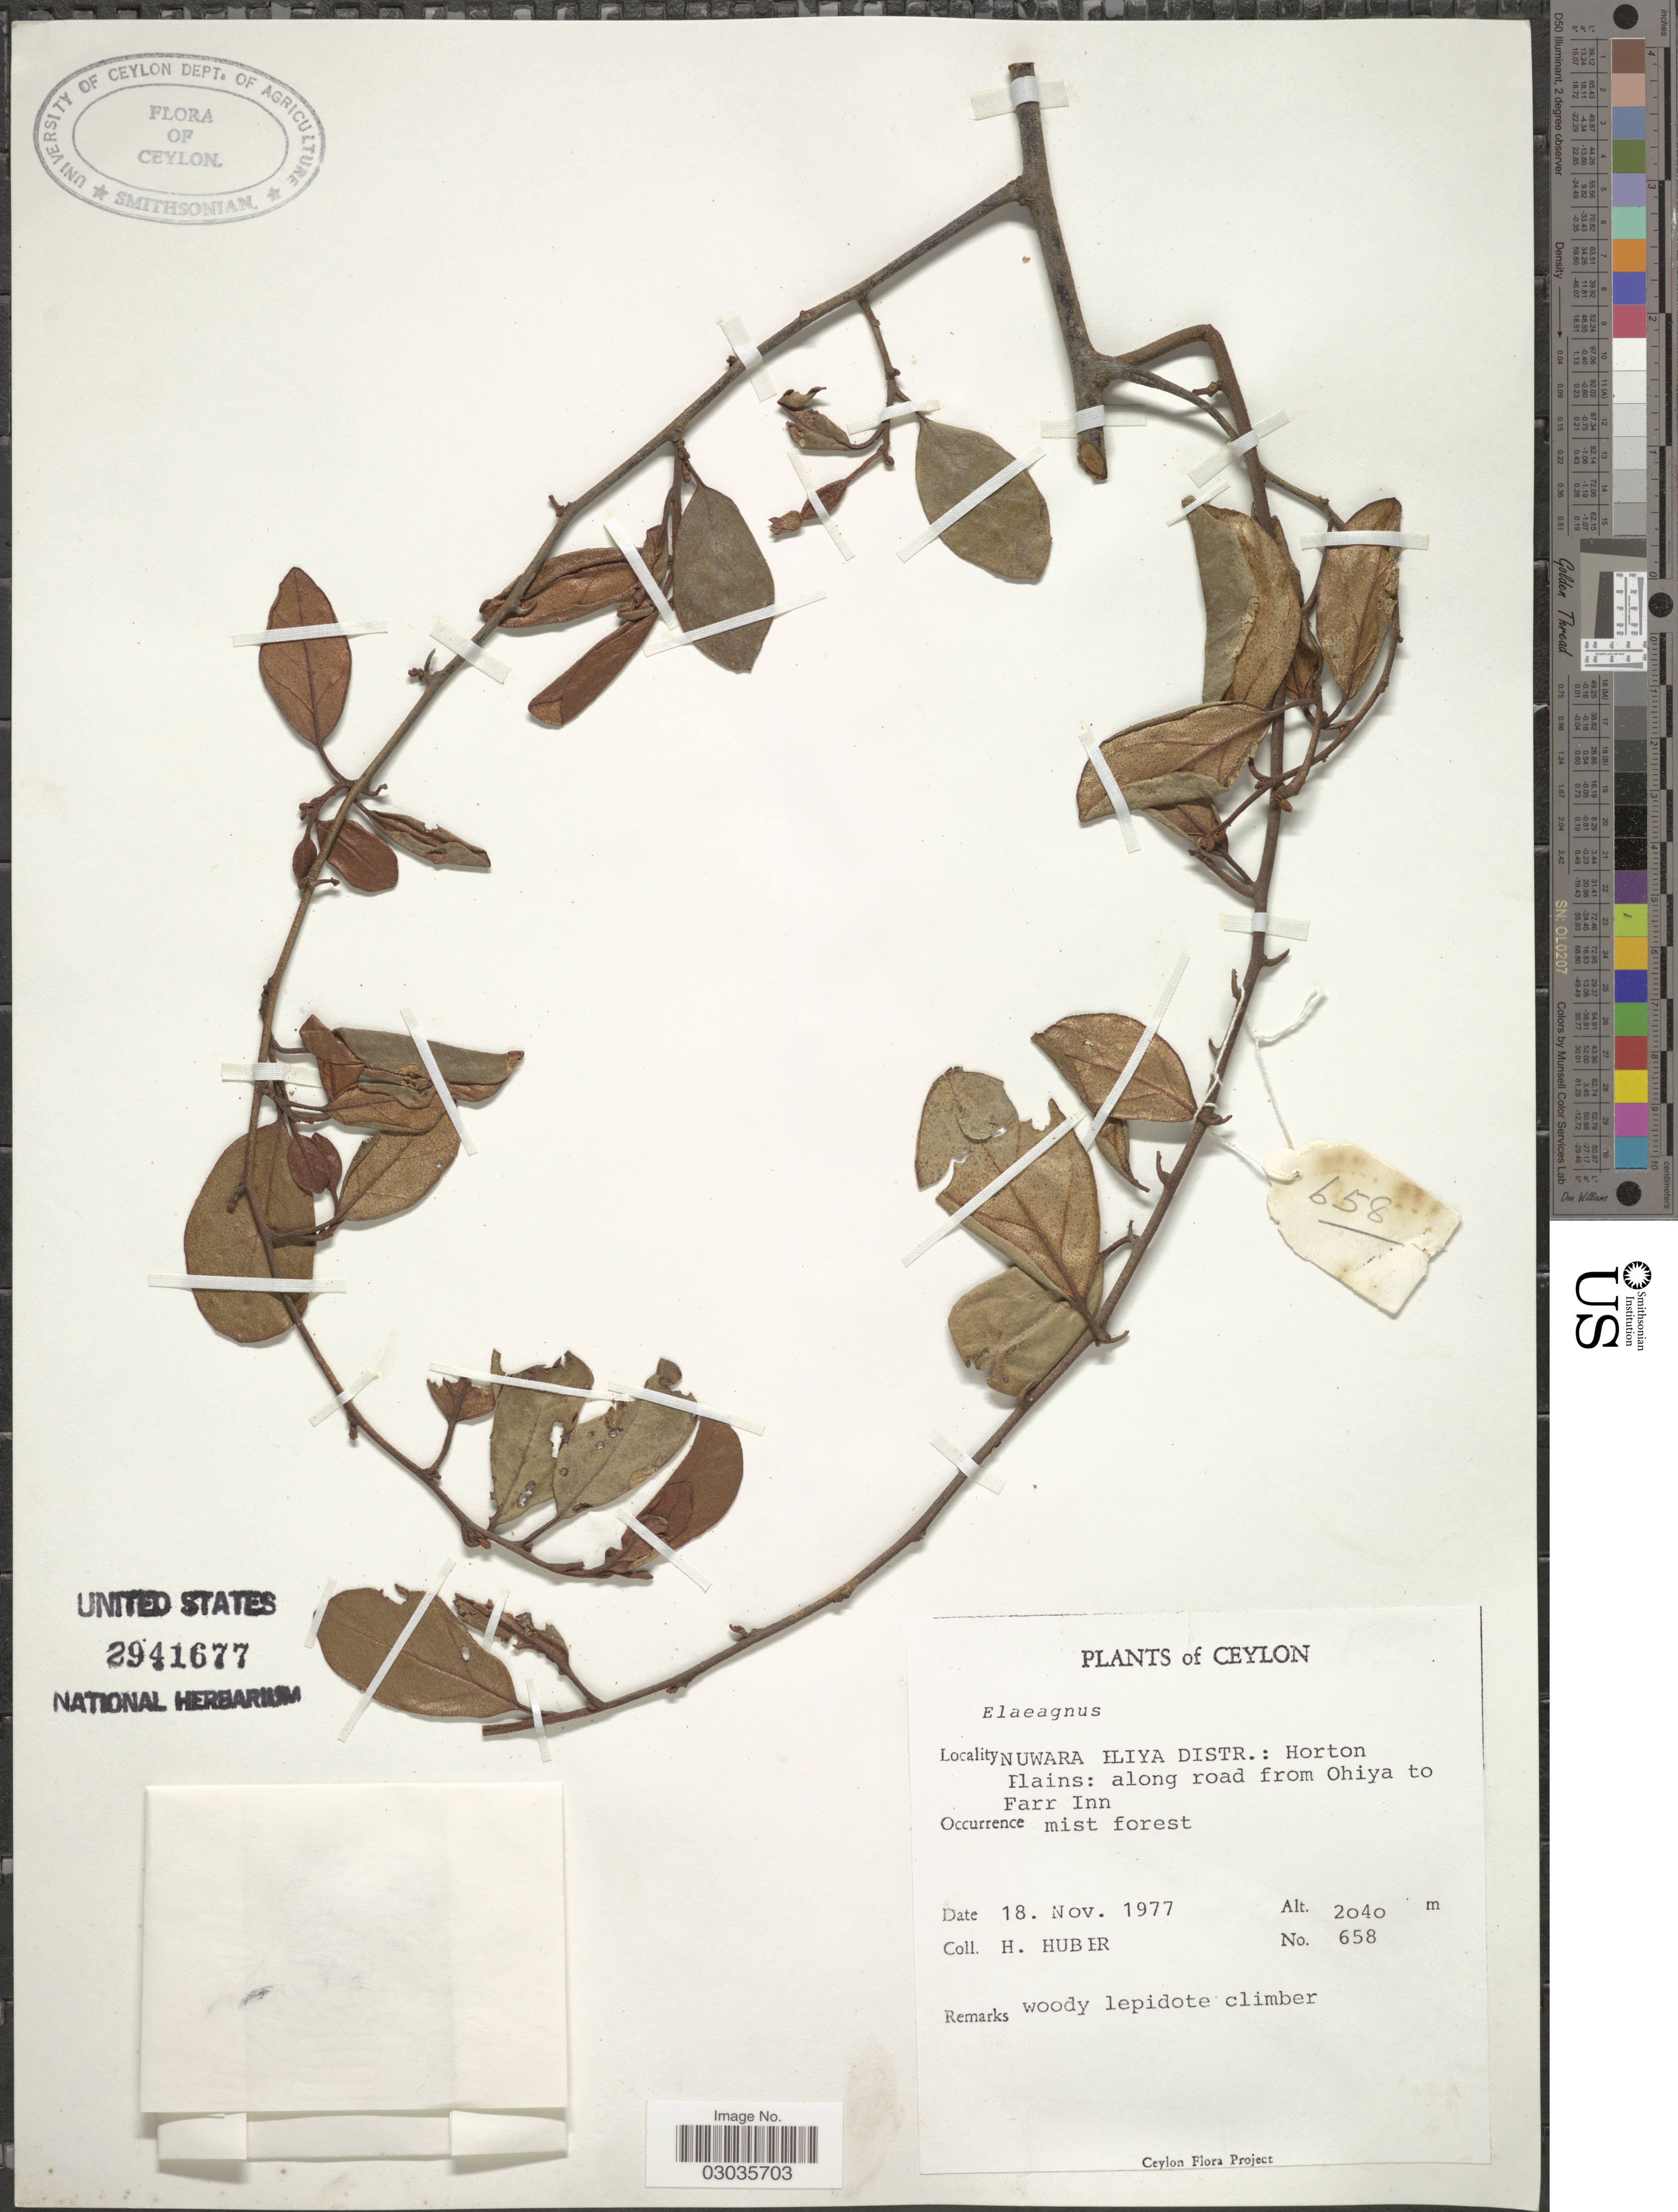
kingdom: Plantae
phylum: Tracheophyta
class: Magnoliopsida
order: Rosales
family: Elaeagnaceae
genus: Elaeagnus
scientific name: Elaeagnus sp.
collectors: H. Huber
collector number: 658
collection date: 1977-11-18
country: Sri Lanka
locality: Ceylon. Nuwara Eliya Distr.: Horton Plains: along road from Ohiya to Farr Inn.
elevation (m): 2040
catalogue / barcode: US 2941677